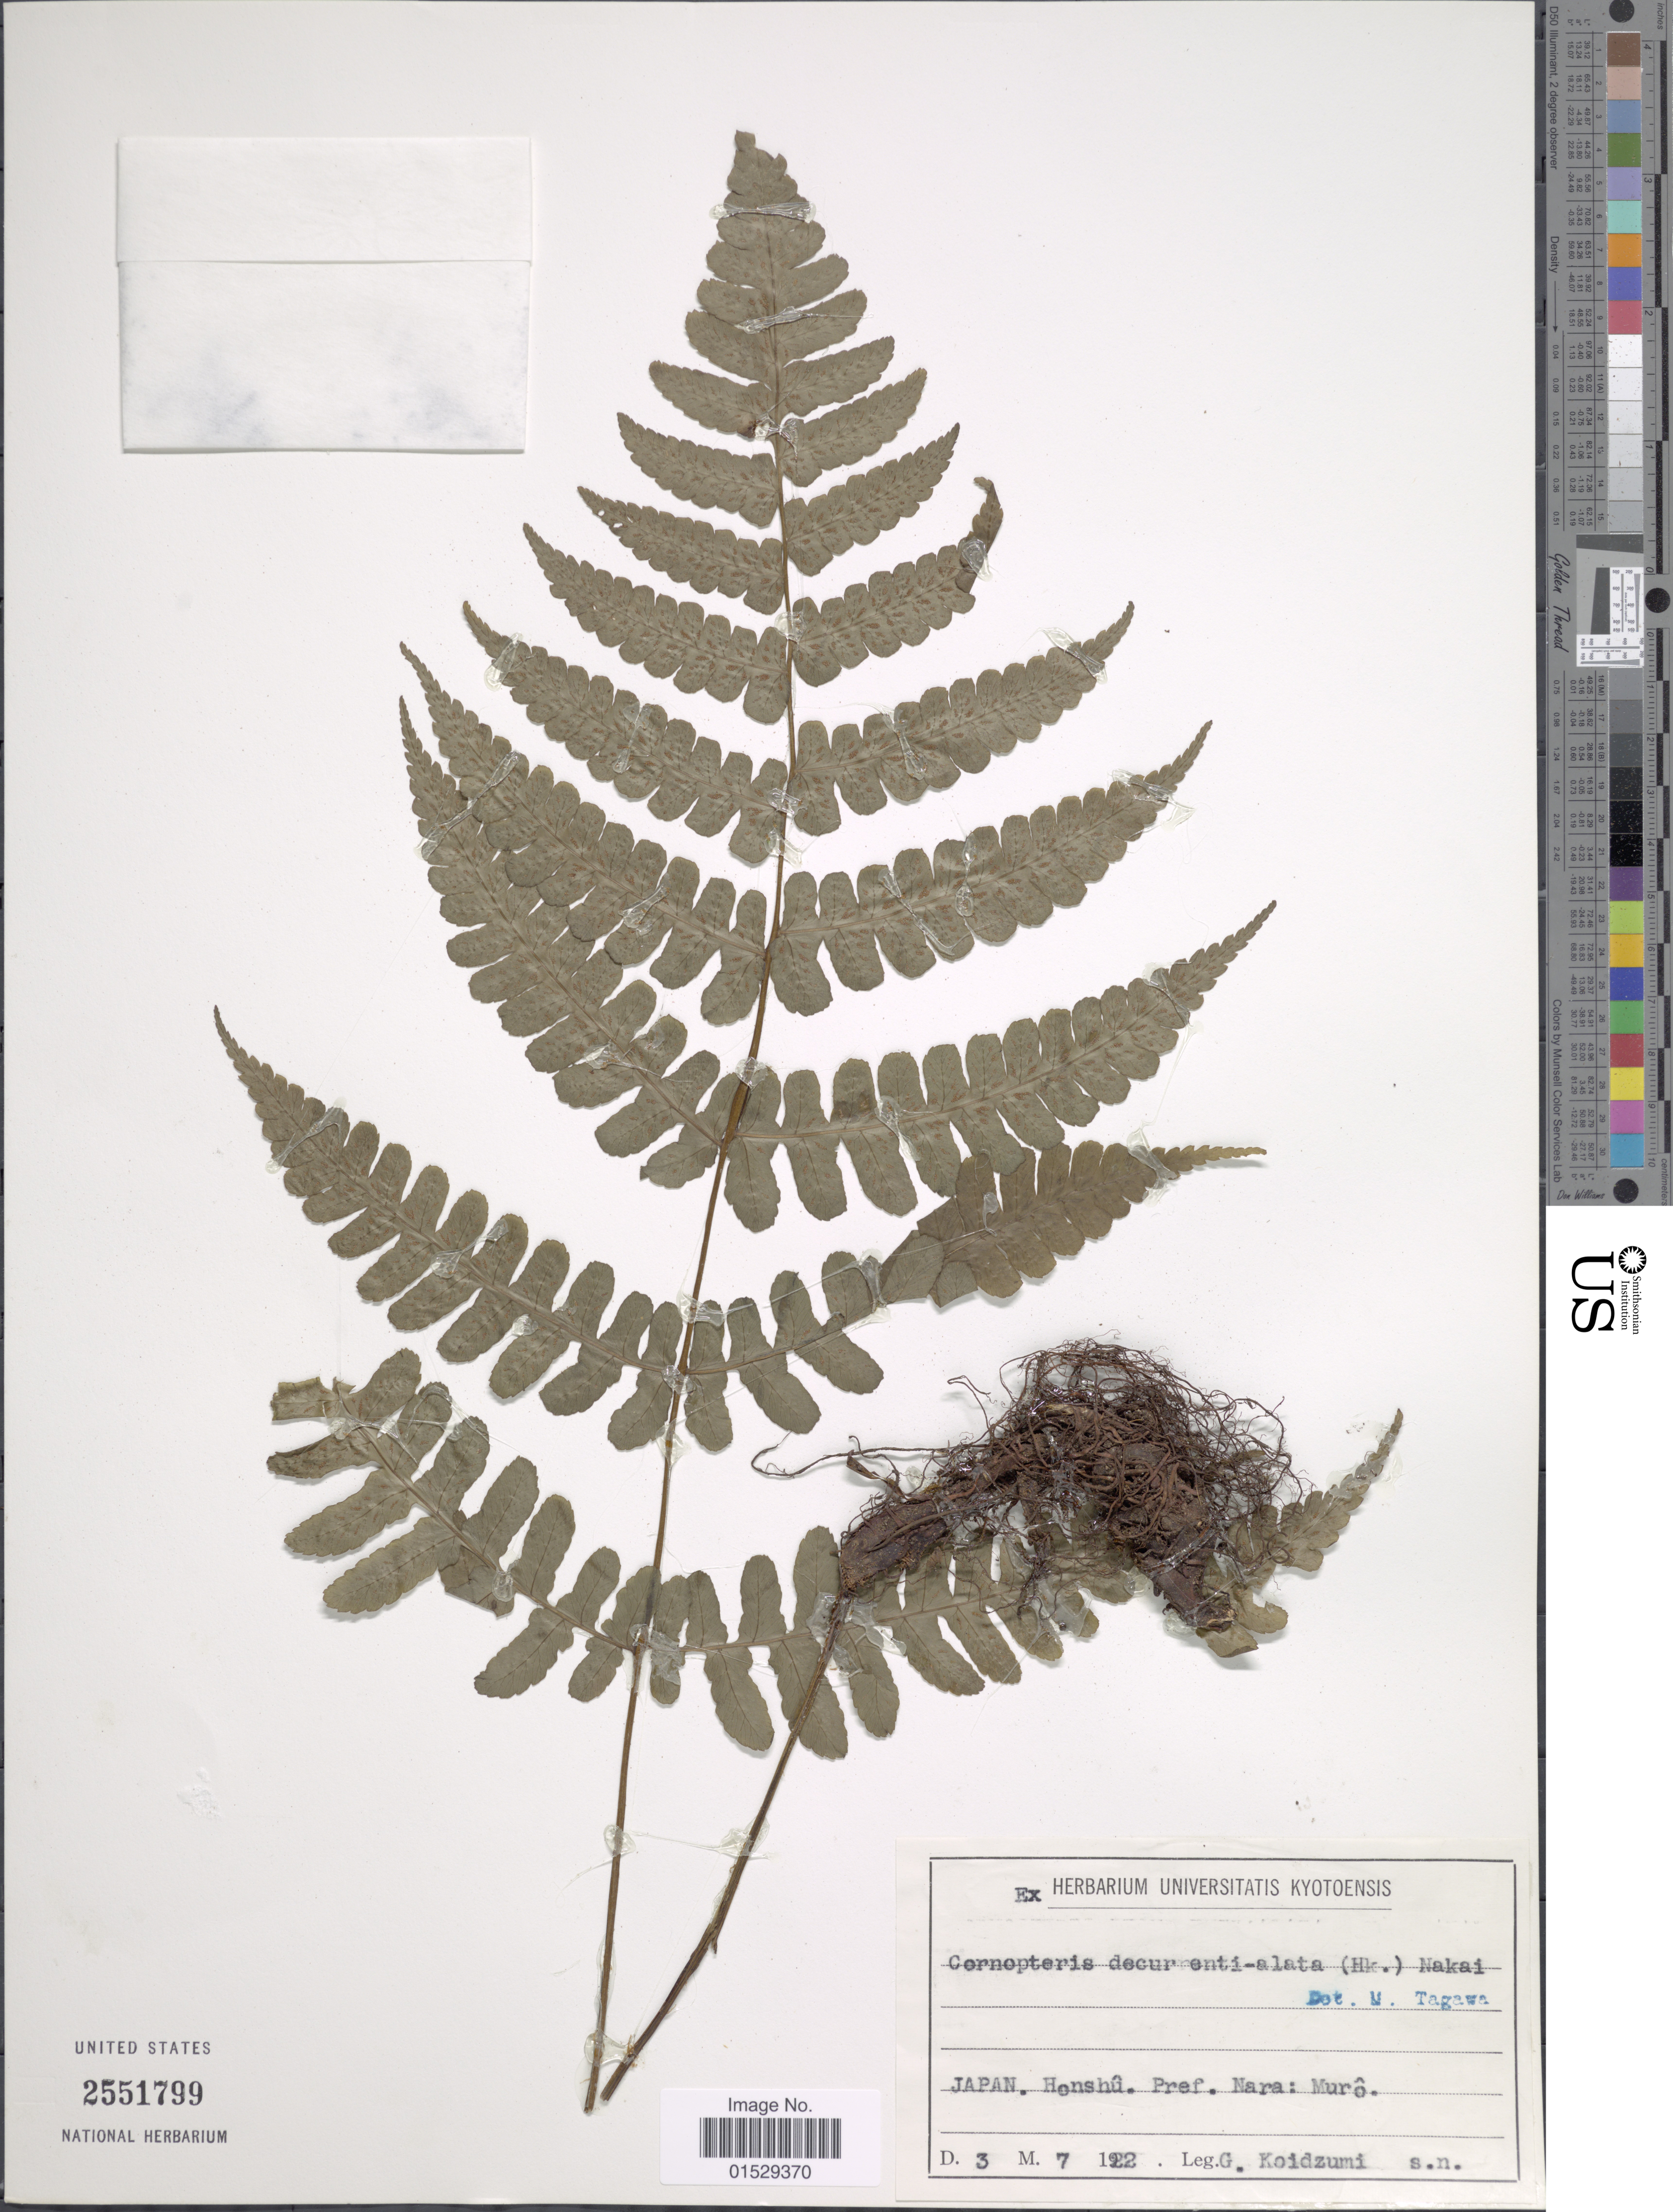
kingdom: Plantae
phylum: Tracheophyta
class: Polypodiopsida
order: Polypodiales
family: Athyriaceae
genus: Cornopteris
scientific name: Cornopteris decurrentialata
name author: (Hook.) Nakai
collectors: G. Koidzumi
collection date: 1922-07-03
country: Japan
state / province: Nara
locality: Honshu. Pref. Nara: Muro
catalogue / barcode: US 2551799